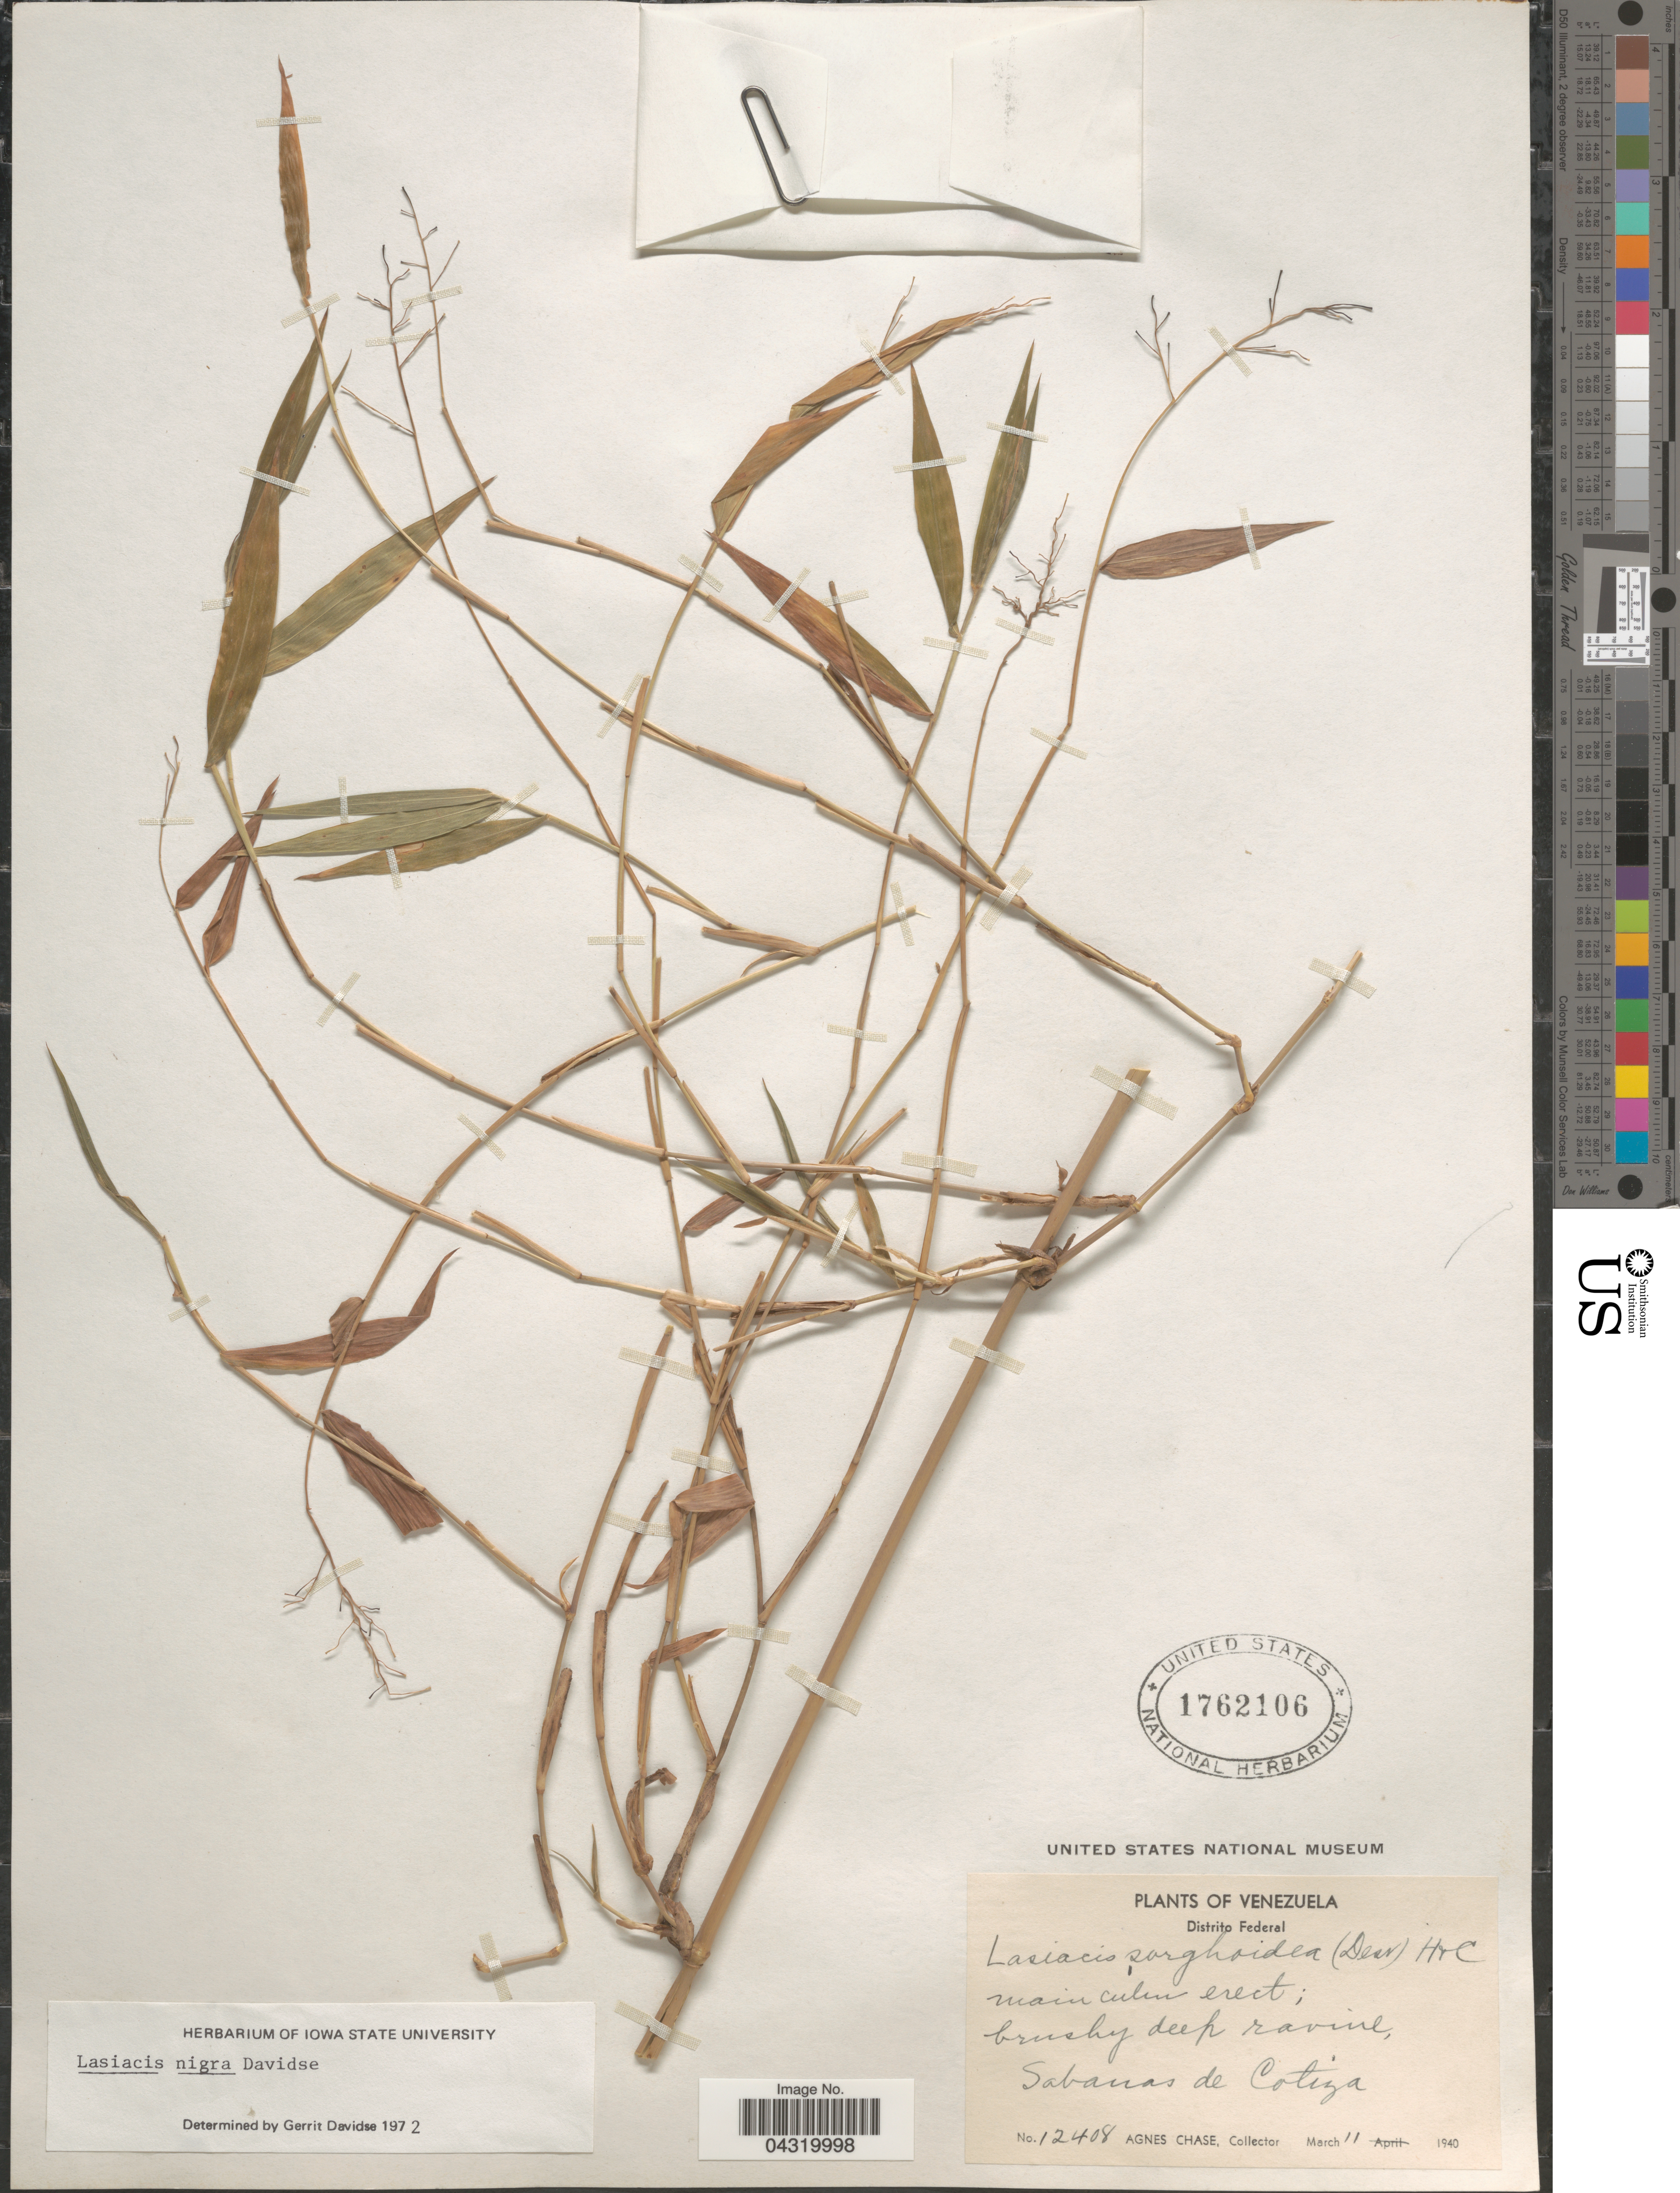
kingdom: Plantae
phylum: Tracheophyta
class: Liliopsida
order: Poales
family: Poaceae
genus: Lasiacis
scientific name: Lasiacis nigra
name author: Davidse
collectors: A. Chase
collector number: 12408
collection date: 1940-03-11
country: Venezuela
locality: Distrito Federal. Sabanas de Cotiza.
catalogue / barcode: US 1762106